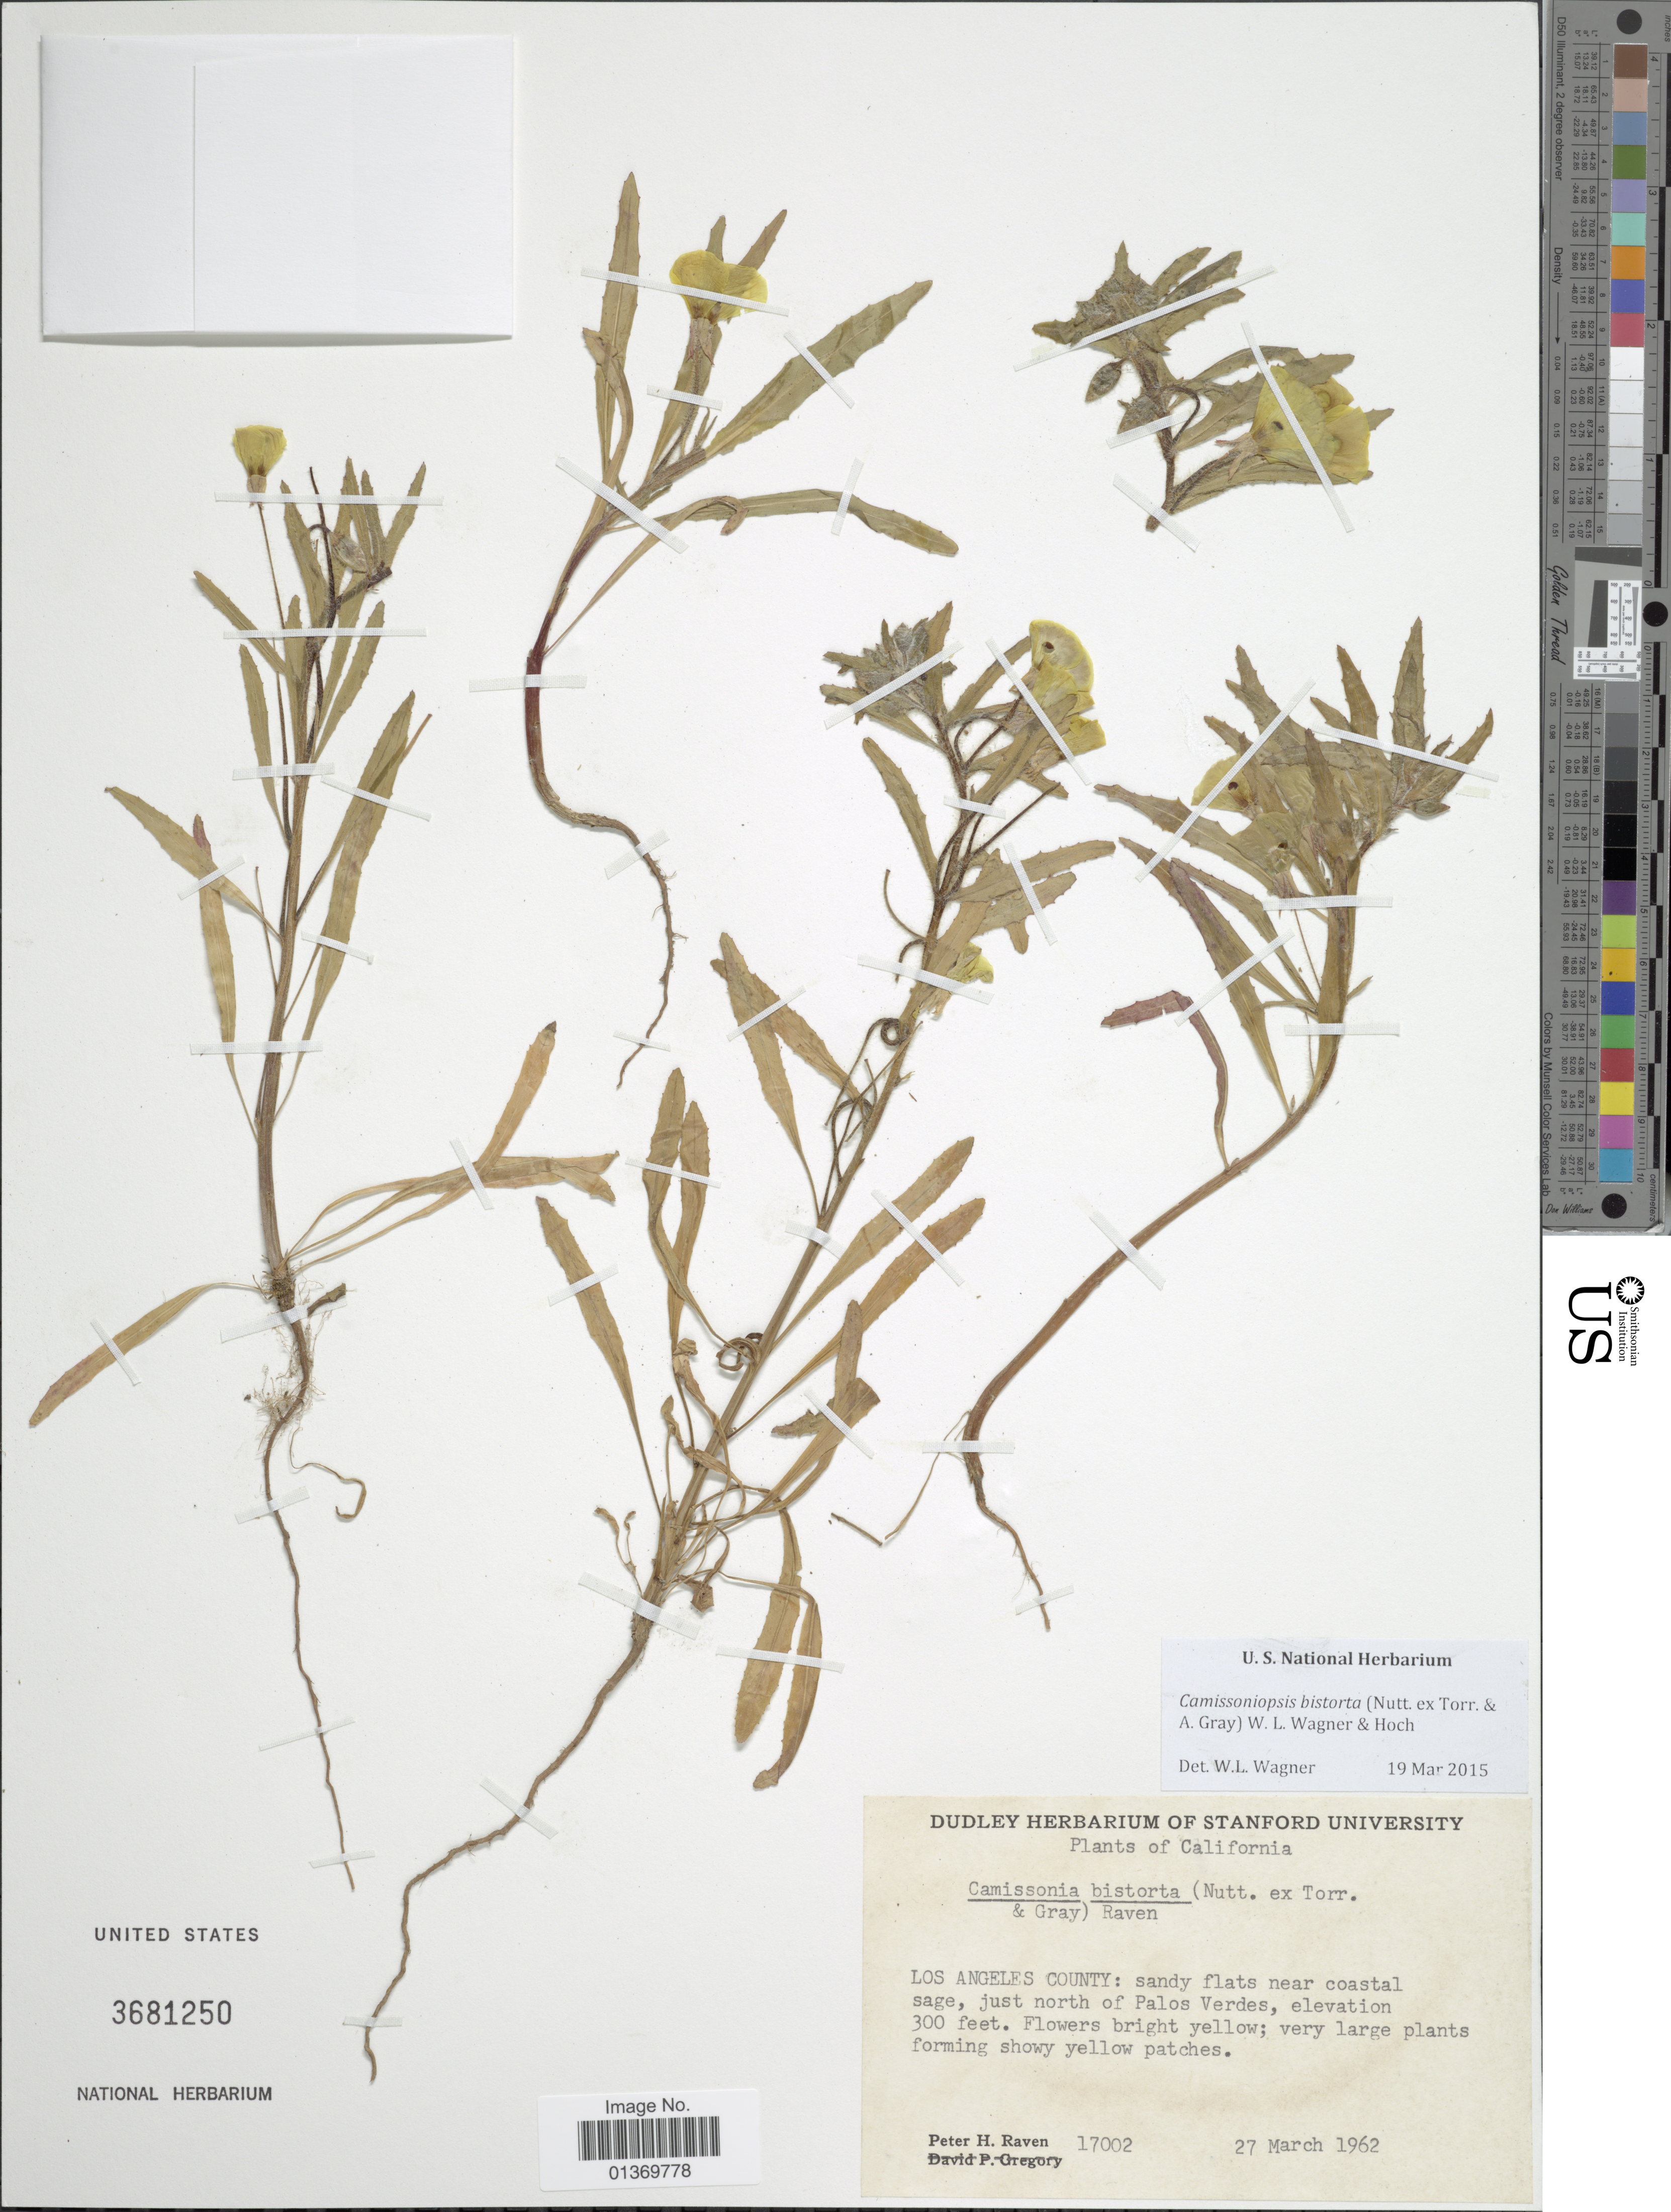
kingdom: Plantae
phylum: Tracheophyta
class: Magnoliopsida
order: Myrtales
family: Onagraceae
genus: Camissoniopsis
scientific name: Camissoniopsis bistorta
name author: (Nutt. ex Torr. & A. Gray) W.L. Wagner & Hoch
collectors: P. H. Raven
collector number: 17002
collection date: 1962-03-27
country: United States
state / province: California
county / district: Los Angeles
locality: Los Angeles County: sandy flats near coastal sage, just north of Palos Verdes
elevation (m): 91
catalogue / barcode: US 3681250